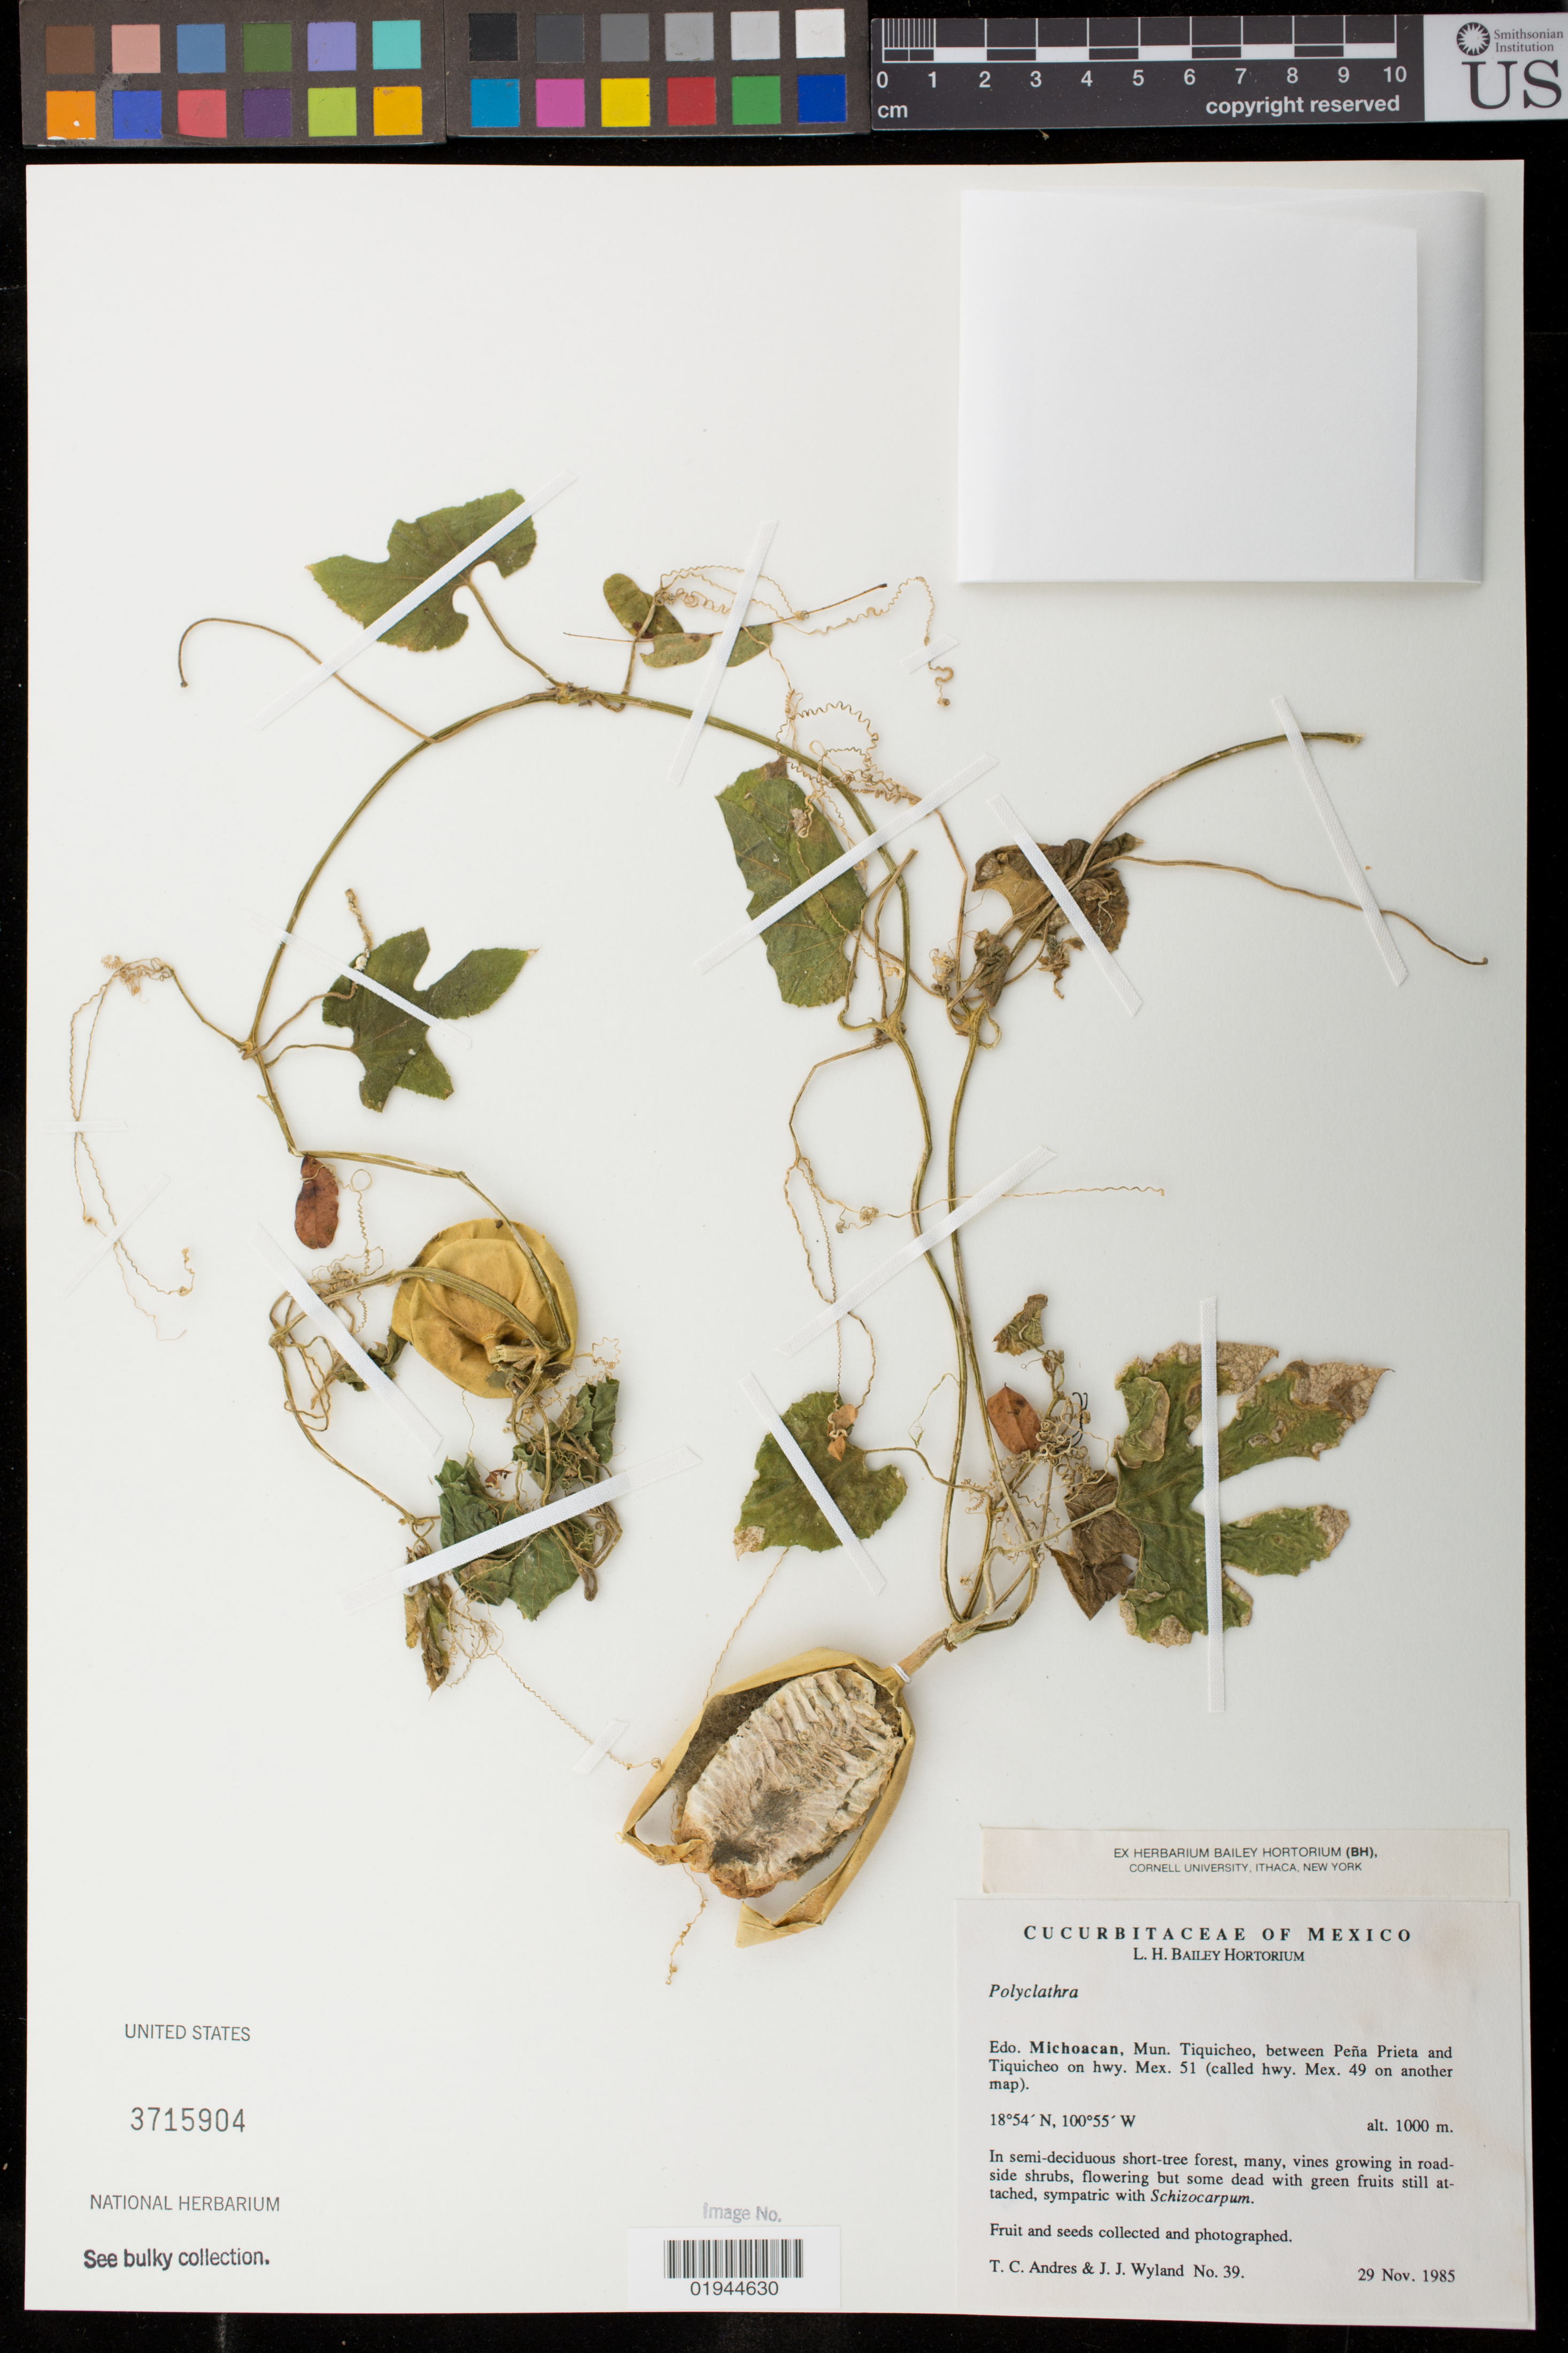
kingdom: Plantae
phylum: Tracheophyta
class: Magnoliopsida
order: Cucurbitales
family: Cucurbitaceae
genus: Polyclathra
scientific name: Polyclathra sp.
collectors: T. C. Andres & J. J. Wyland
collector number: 39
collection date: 1985-11-29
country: Mexico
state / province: Michoacán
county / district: Tiquicheo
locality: Between Pena Prieta and Tiquiocheo on hwy. Mex. 51 (called hwy. Mex. 49 on another map).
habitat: in semi-deciduous short-tree forest, growing in roadside shrubs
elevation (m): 1000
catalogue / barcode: US 3715904